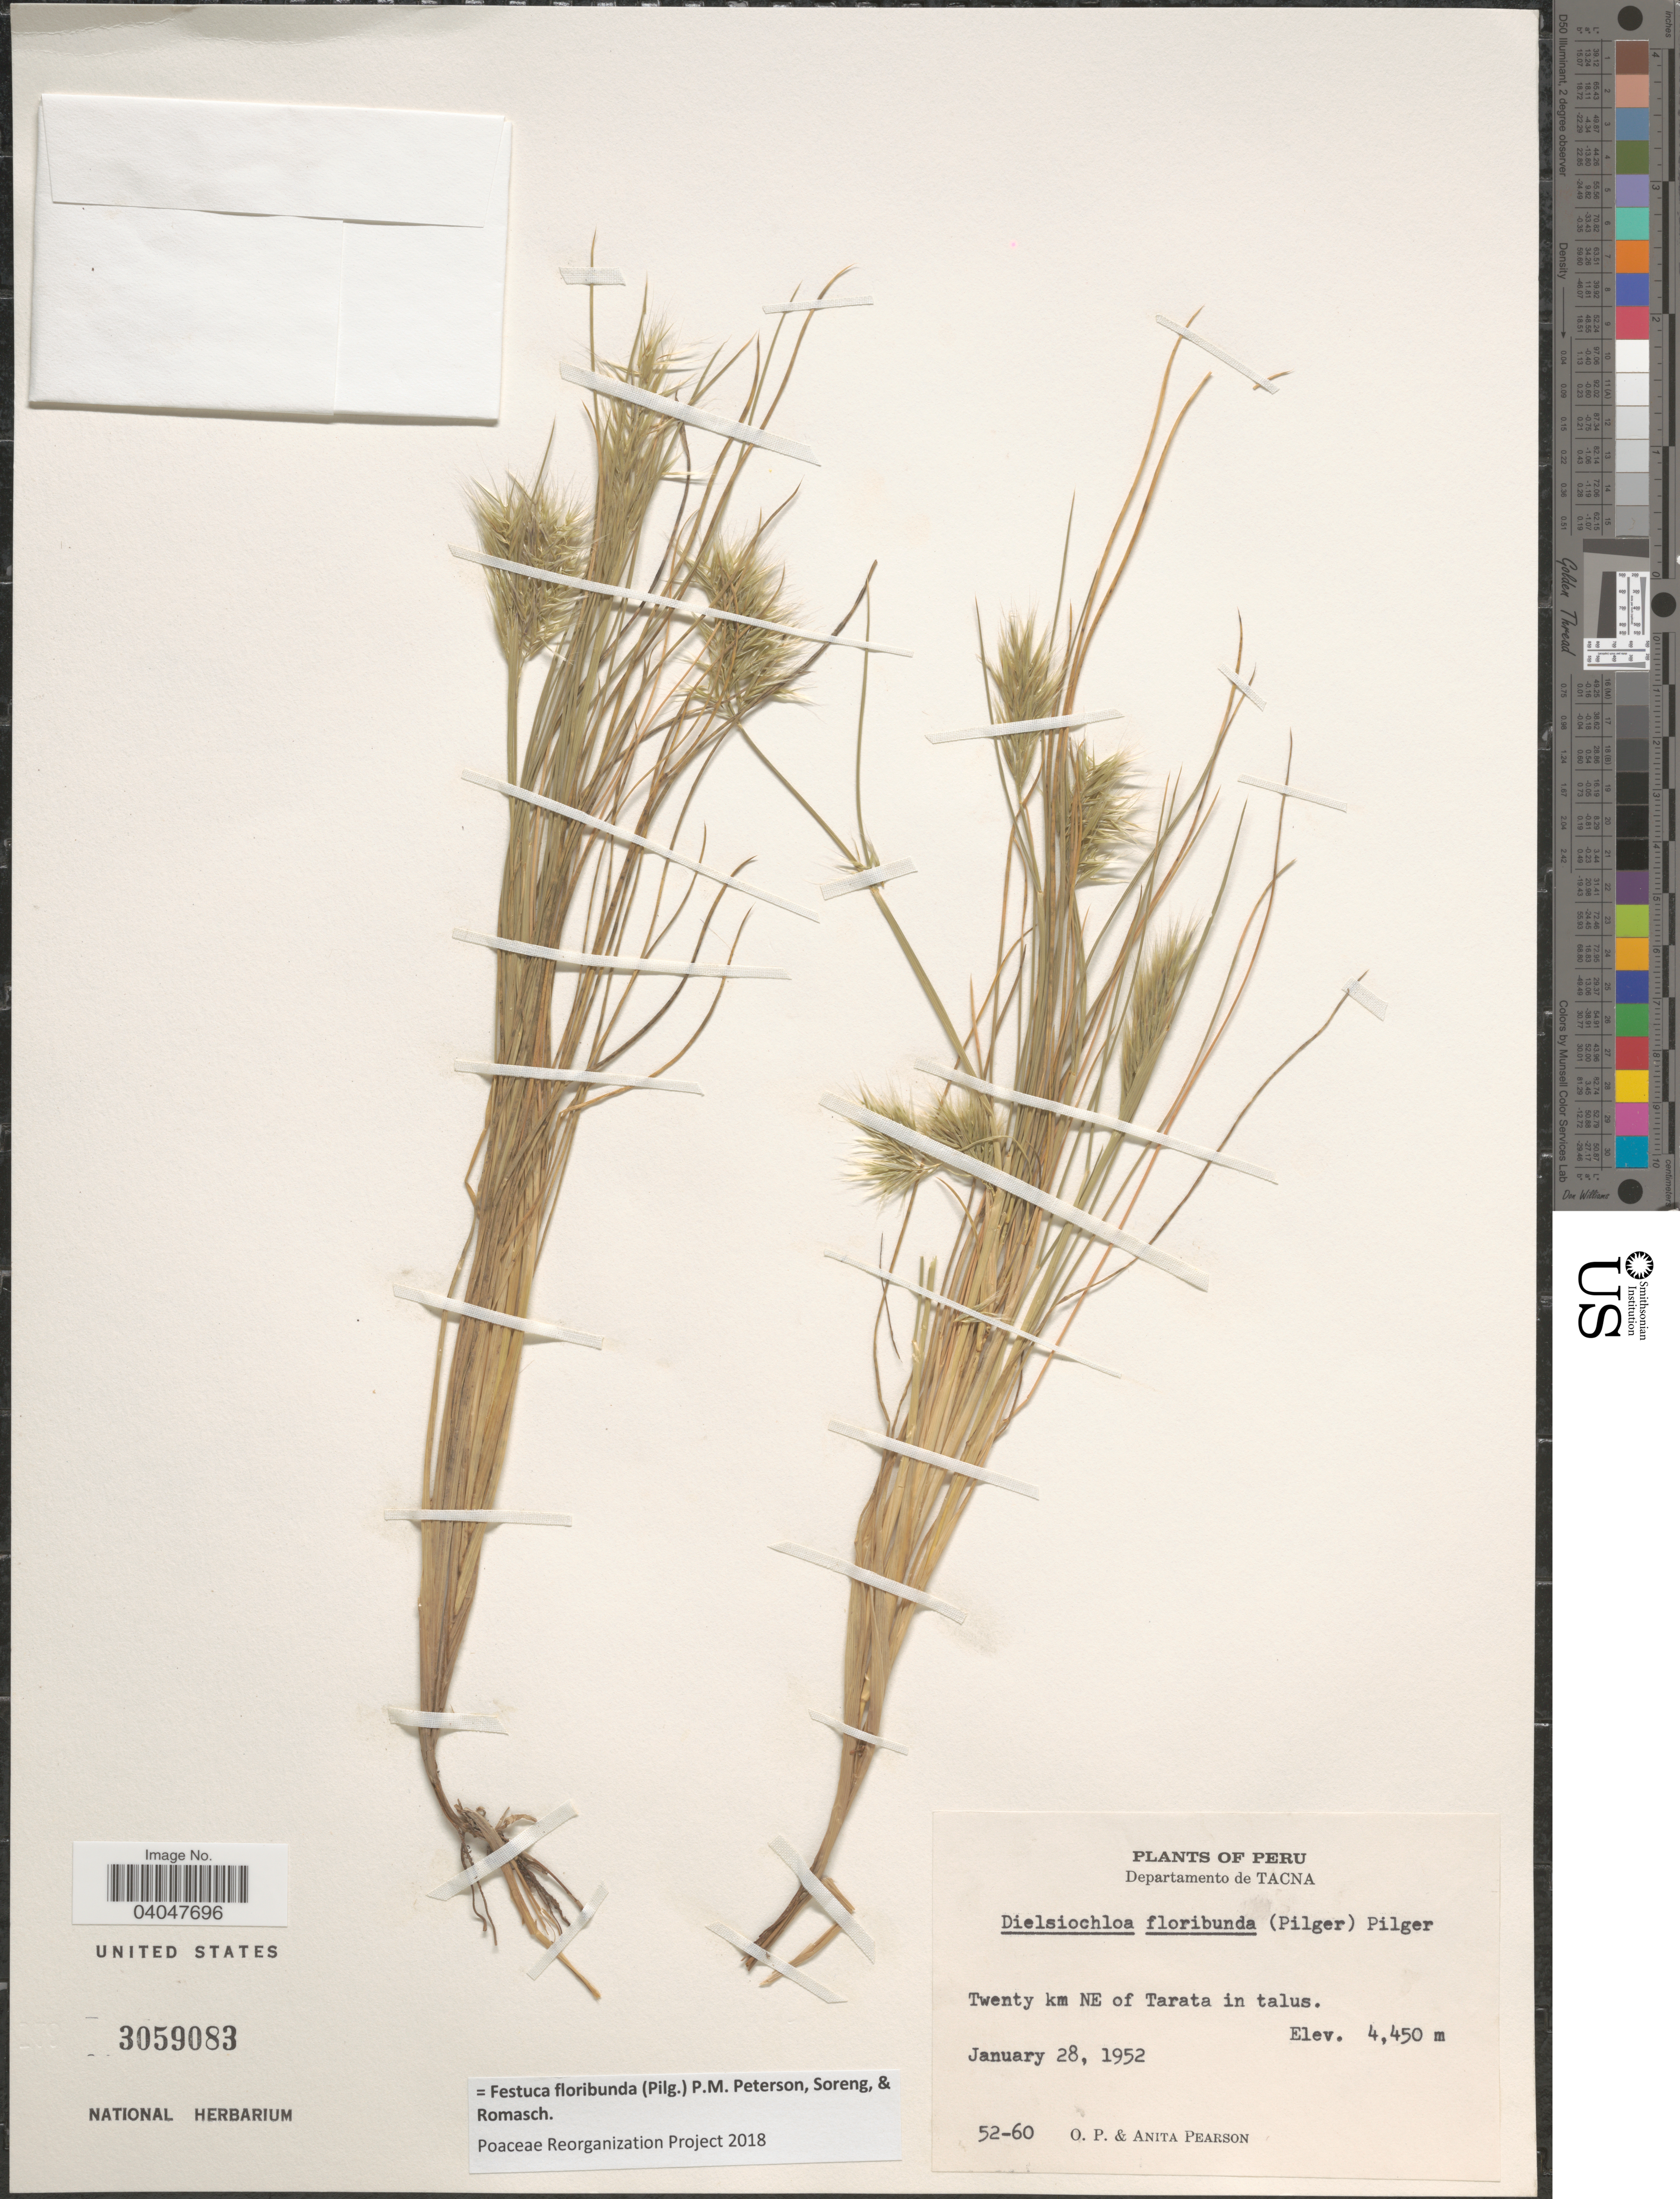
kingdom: Plantae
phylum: Tracheophyta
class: Liliopsida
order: Poales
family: Poaceae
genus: Festuca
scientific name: Festuca floribunda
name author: (Pilg.) P.M. Peterson et al.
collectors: O. P. Pearson & A. Pearson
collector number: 52-60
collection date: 1952-01-28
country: Peru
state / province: Tacna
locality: Departamento de Tacna. Twenty km NE of Tarat in talus.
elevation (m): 4450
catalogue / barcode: US 3059083